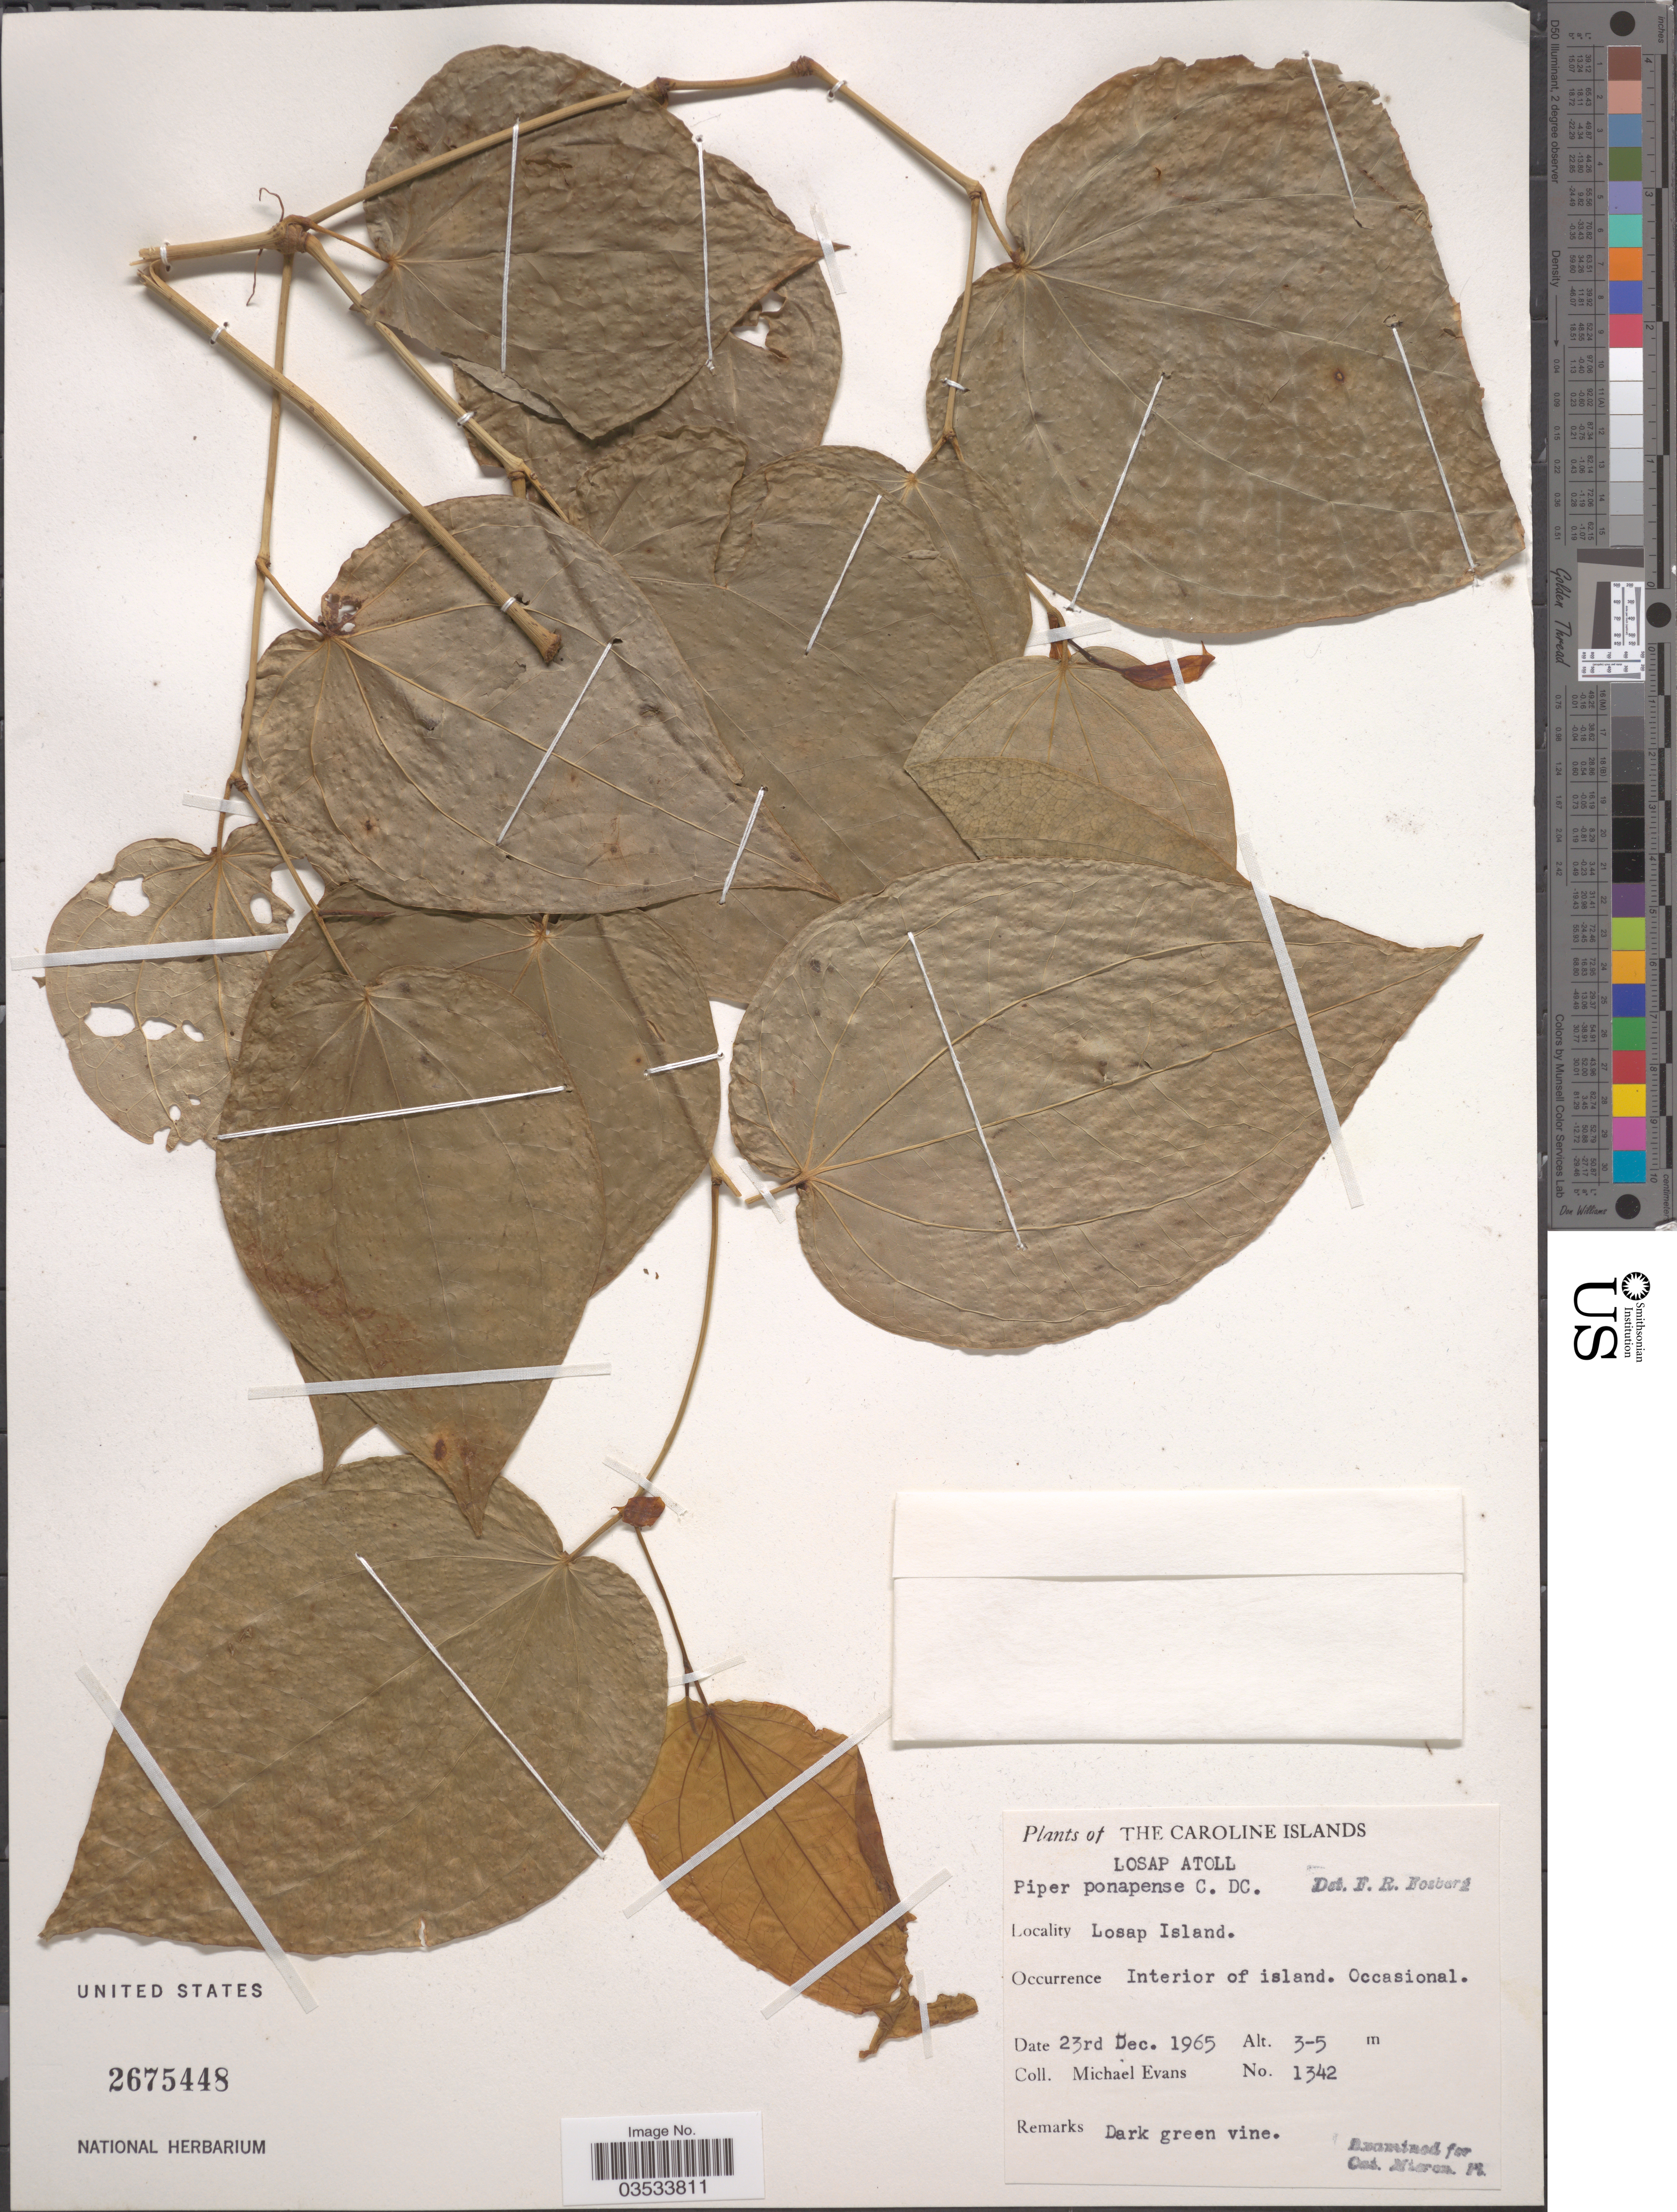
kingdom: Plantae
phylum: Tracheophyta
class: Magnoliopsida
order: Piperales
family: Piperaceae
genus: Piper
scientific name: Piper ponapense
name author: C. DC.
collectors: M. Evans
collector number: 1342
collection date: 1965-12-23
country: Micronesia, Federated States of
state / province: Truk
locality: Caroline Islands. Losap Atoll. Losap Island. Interior of island.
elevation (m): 3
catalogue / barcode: US 2675448